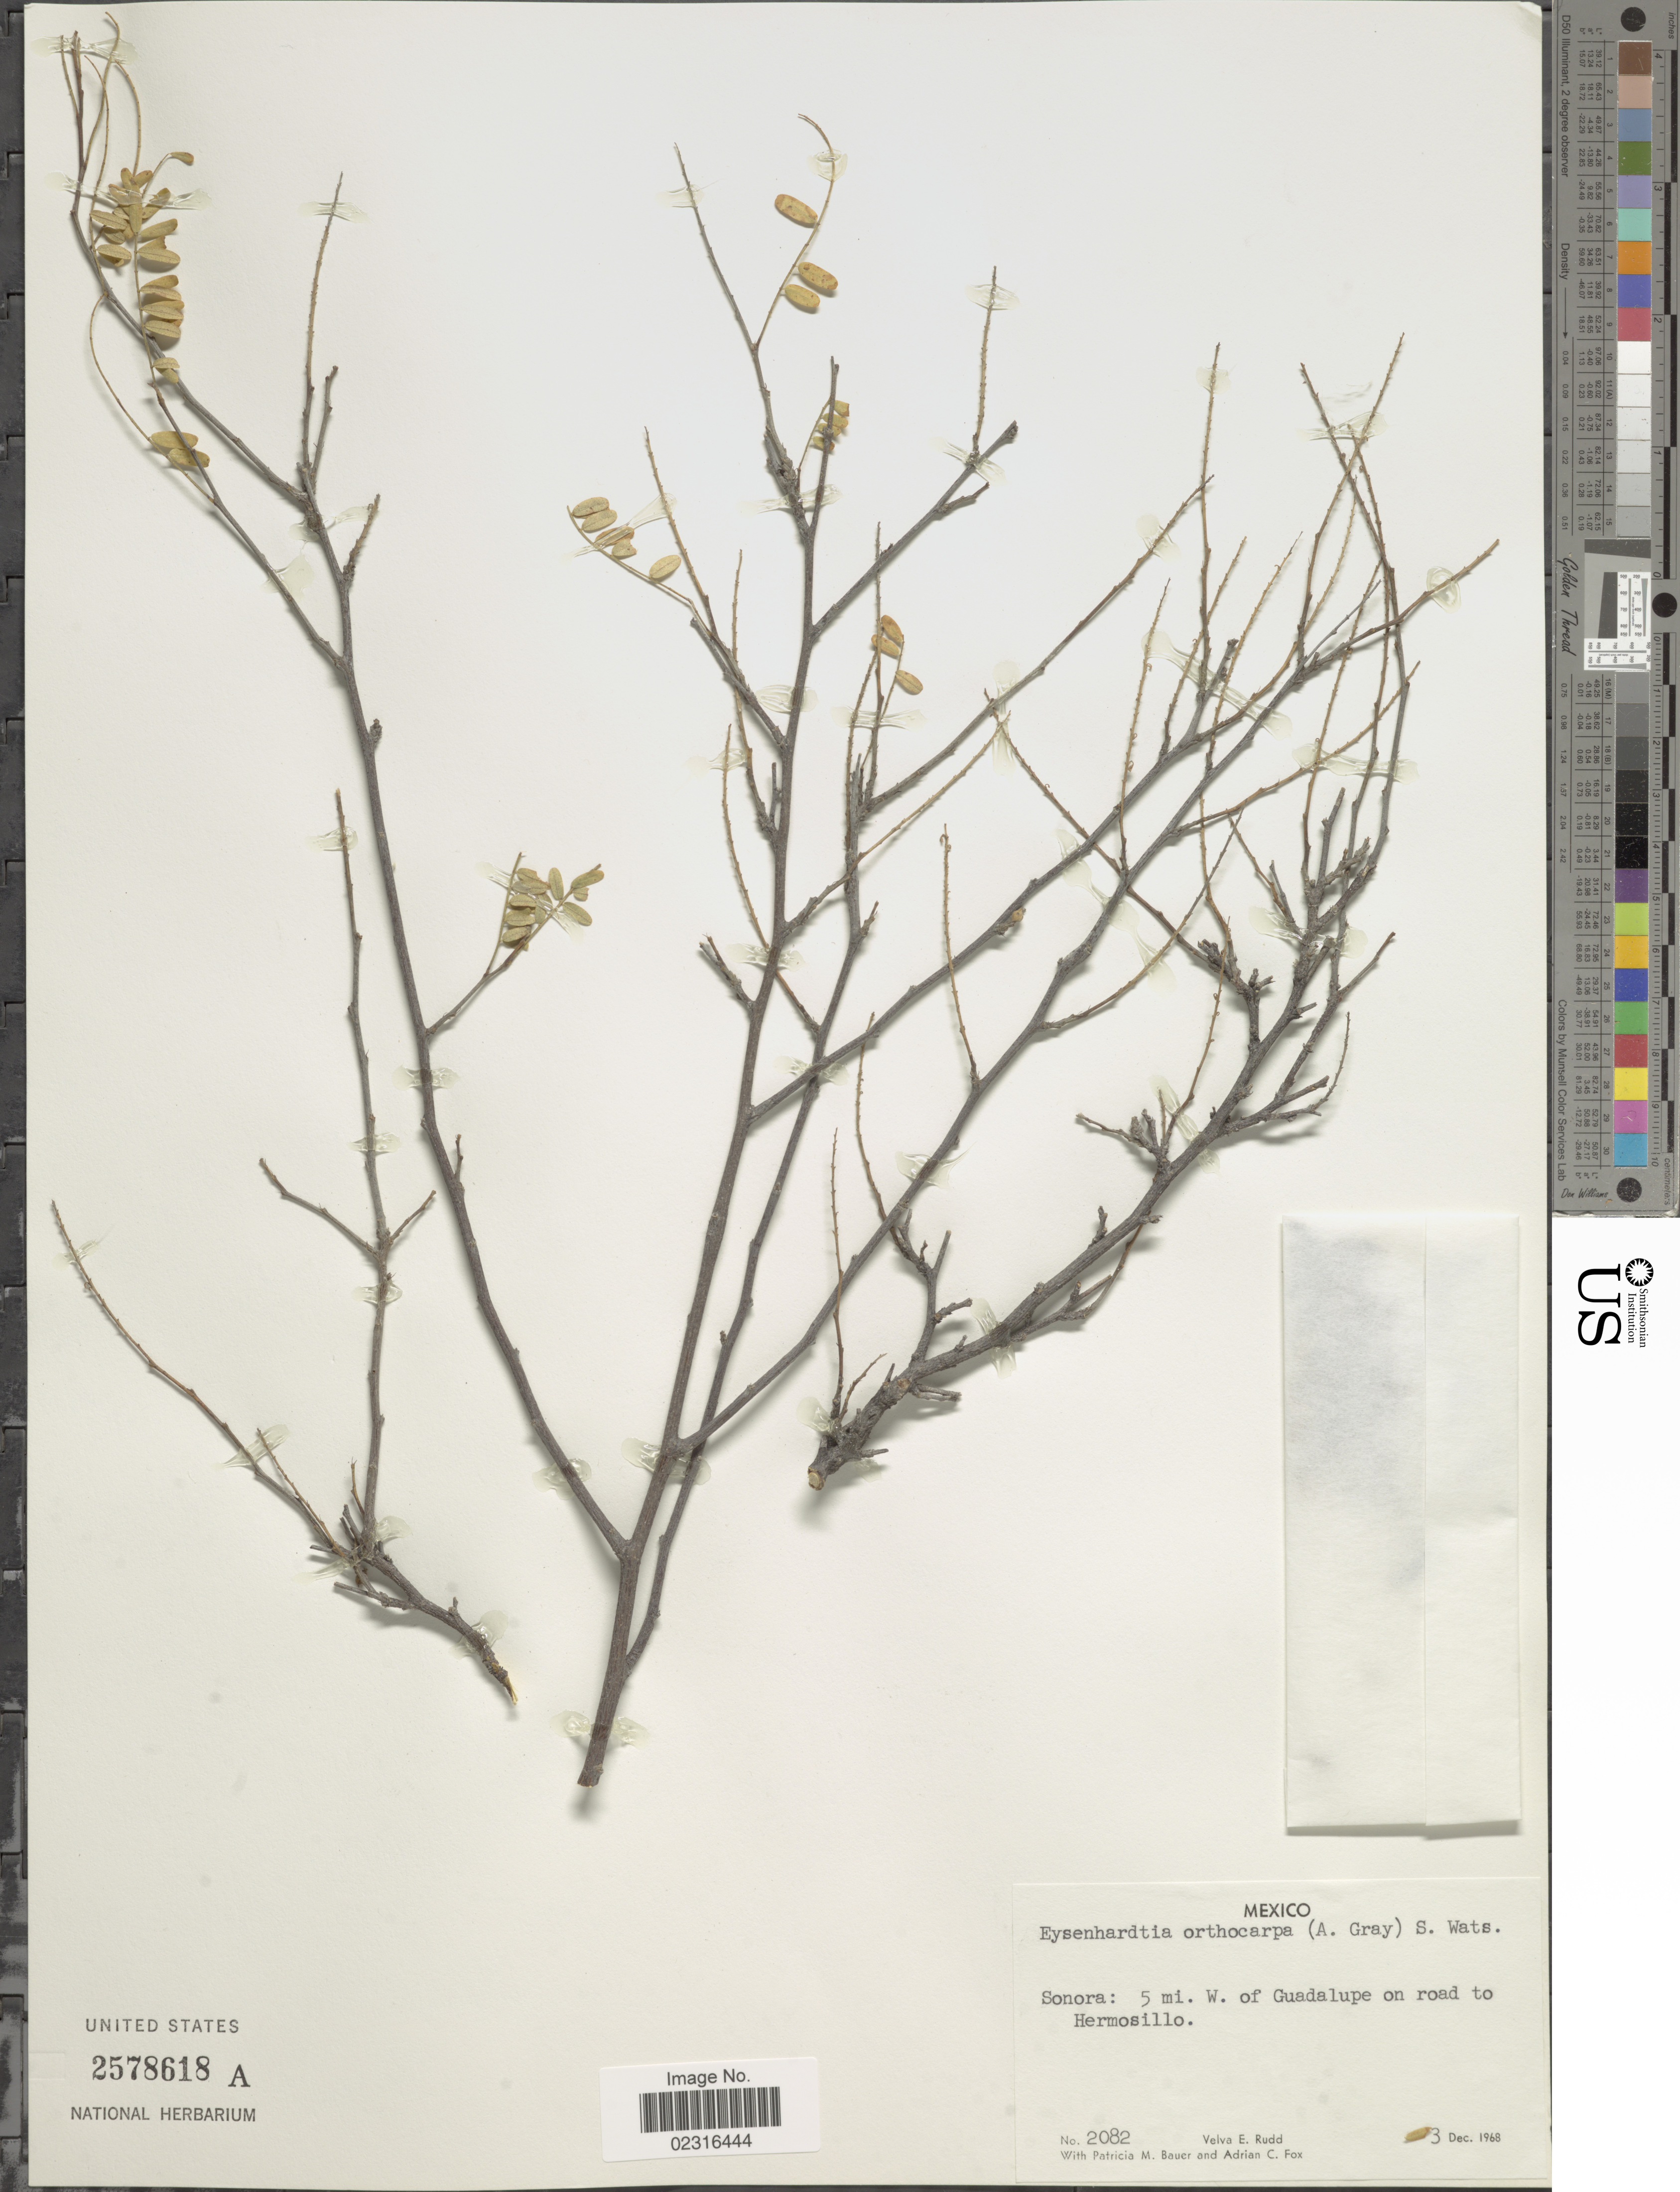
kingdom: Plantae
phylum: Tracheophyta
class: Magnoliopsida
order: Fabales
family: Fabaceae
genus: Eysenhardtia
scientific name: Eysenhardtia orthocarpa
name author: (A. Gray) S. Watson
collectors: V. E. Rudd, P. Bauer & A. Fox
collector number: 2082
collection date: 1968-12-03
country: Mexico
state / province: Sonora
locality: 5 mi. W. of Guadalupe on road to Hermosillo.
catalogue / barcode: US 2578618A